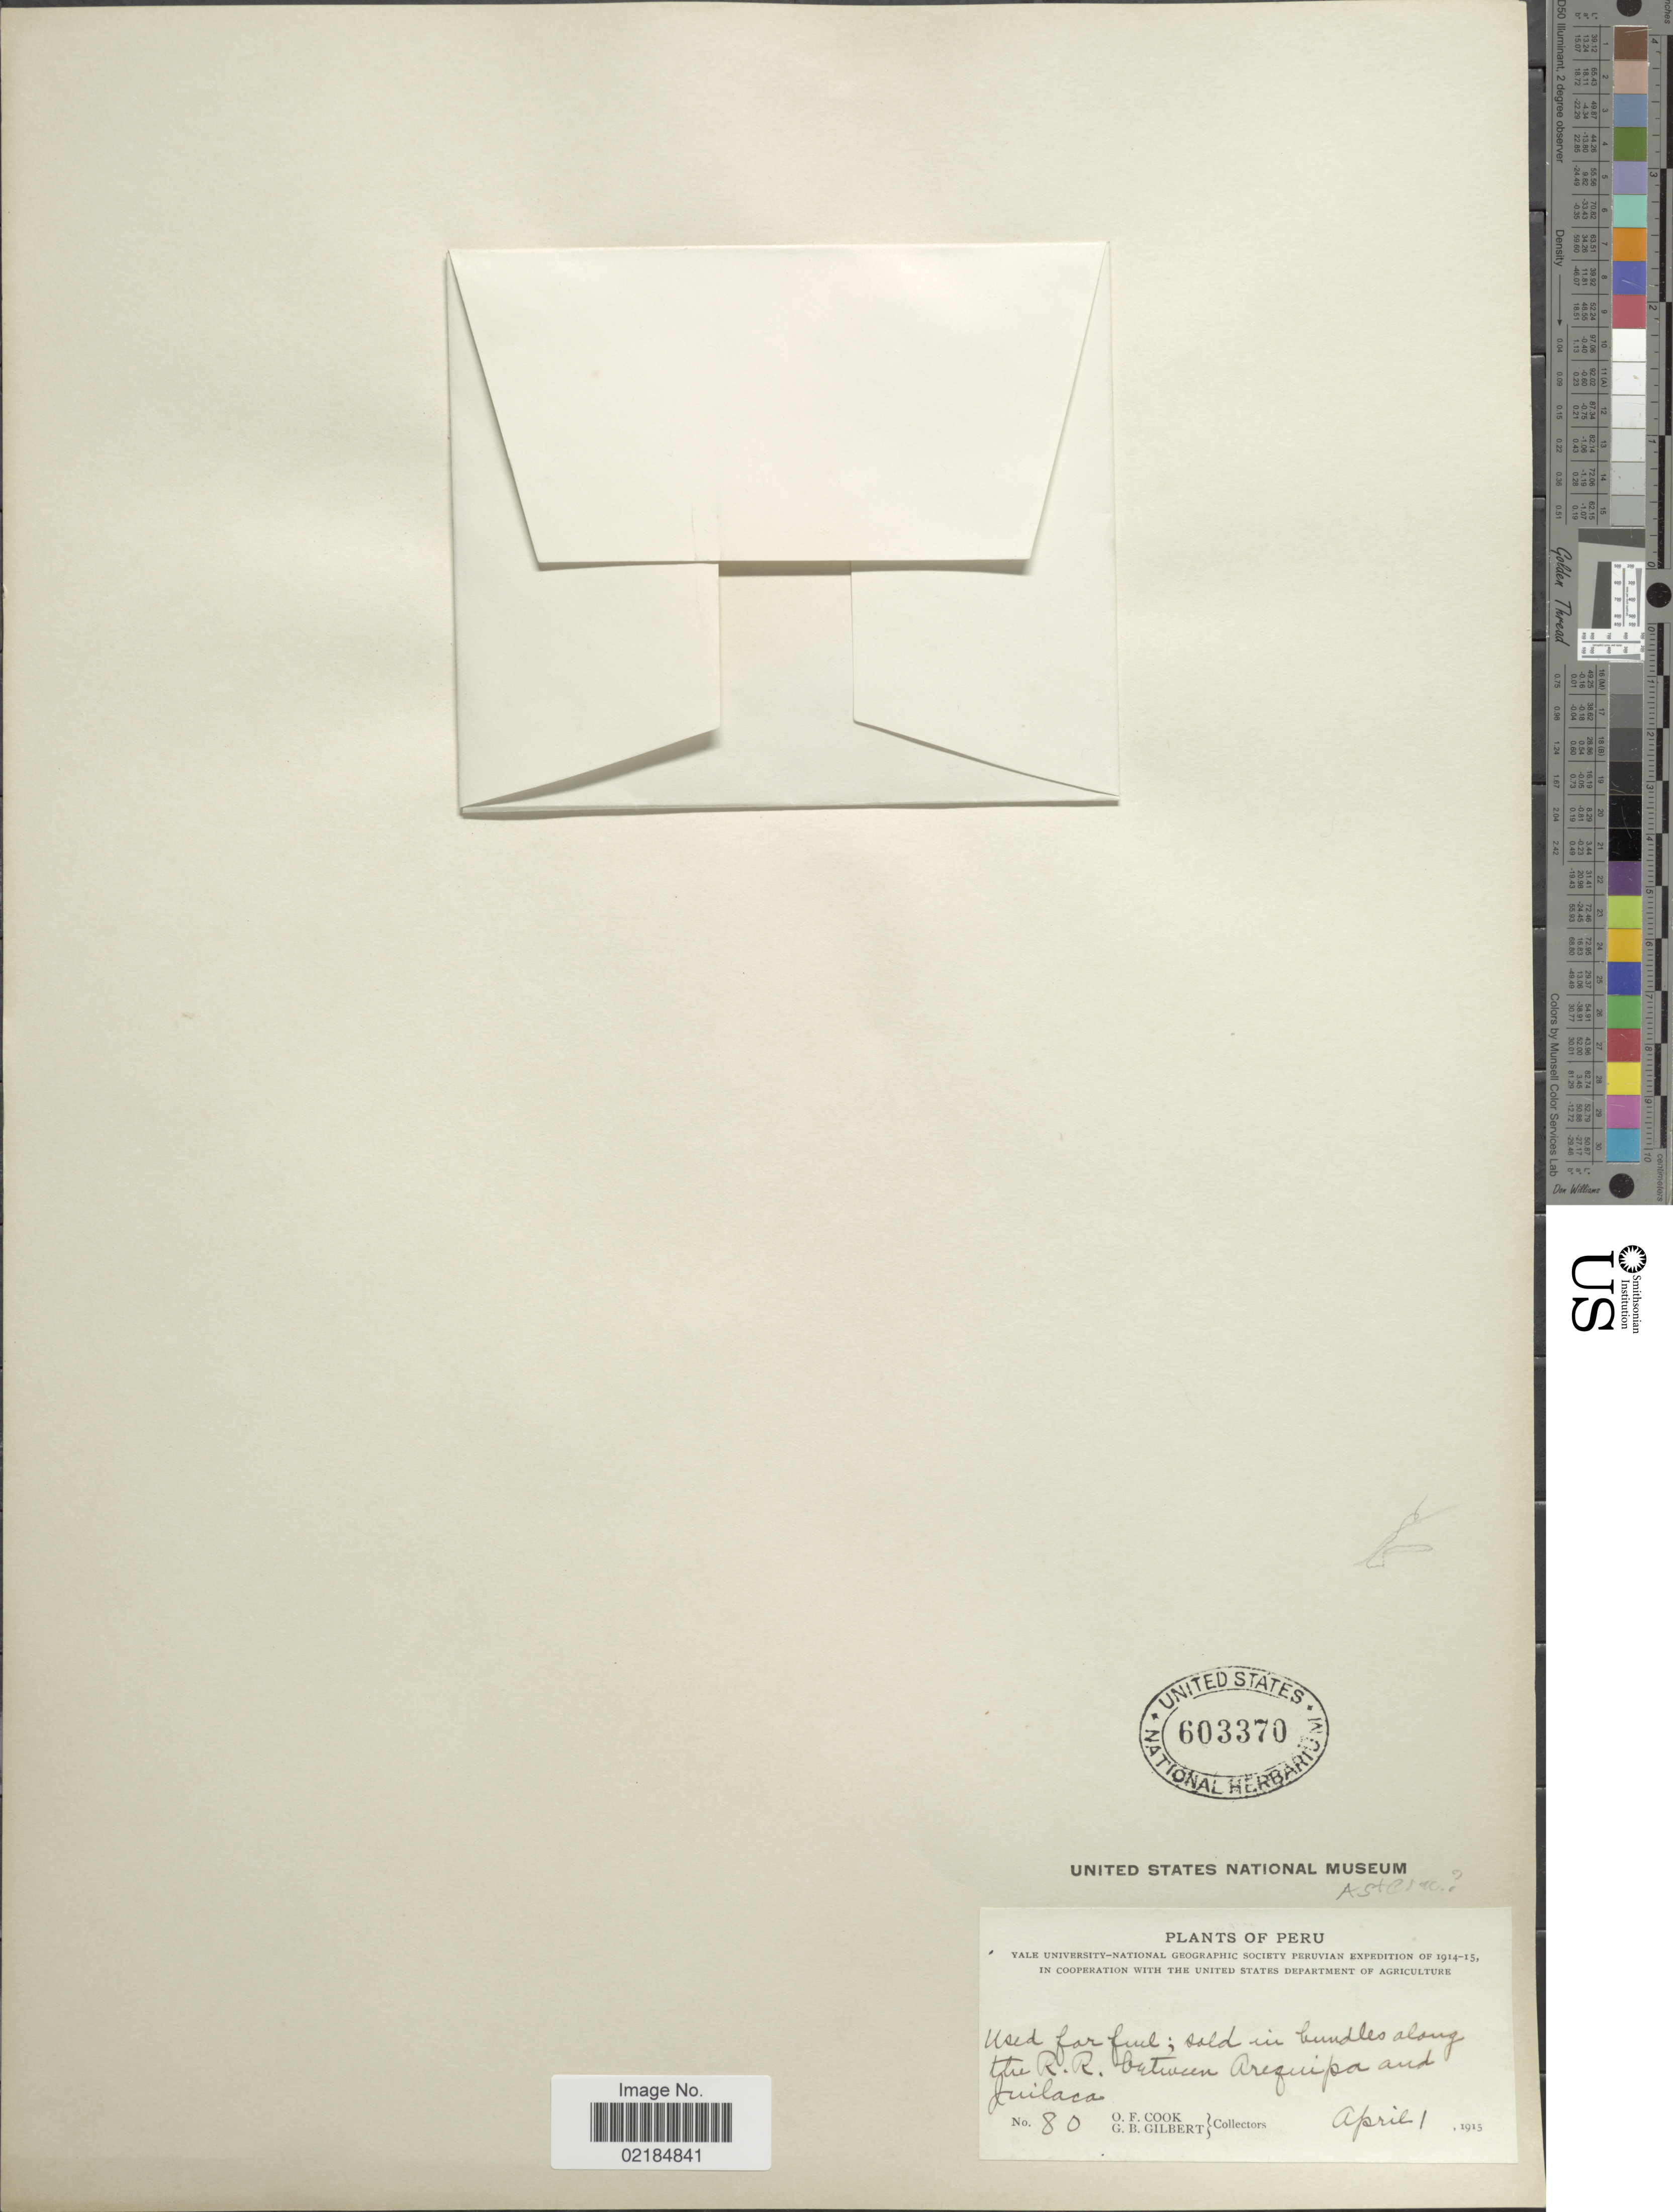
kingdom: Plantae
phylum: Tracheophyta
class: Magnoliopsida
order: Asterales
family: Asteraceae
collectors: O. F. Cook & G. B. Gilbert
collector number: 80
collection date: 1915-04-01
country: Peru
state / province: Arequipa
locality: Sold in bundles along the R.R. between Arequipa and Juilaca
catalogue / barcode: US 603370